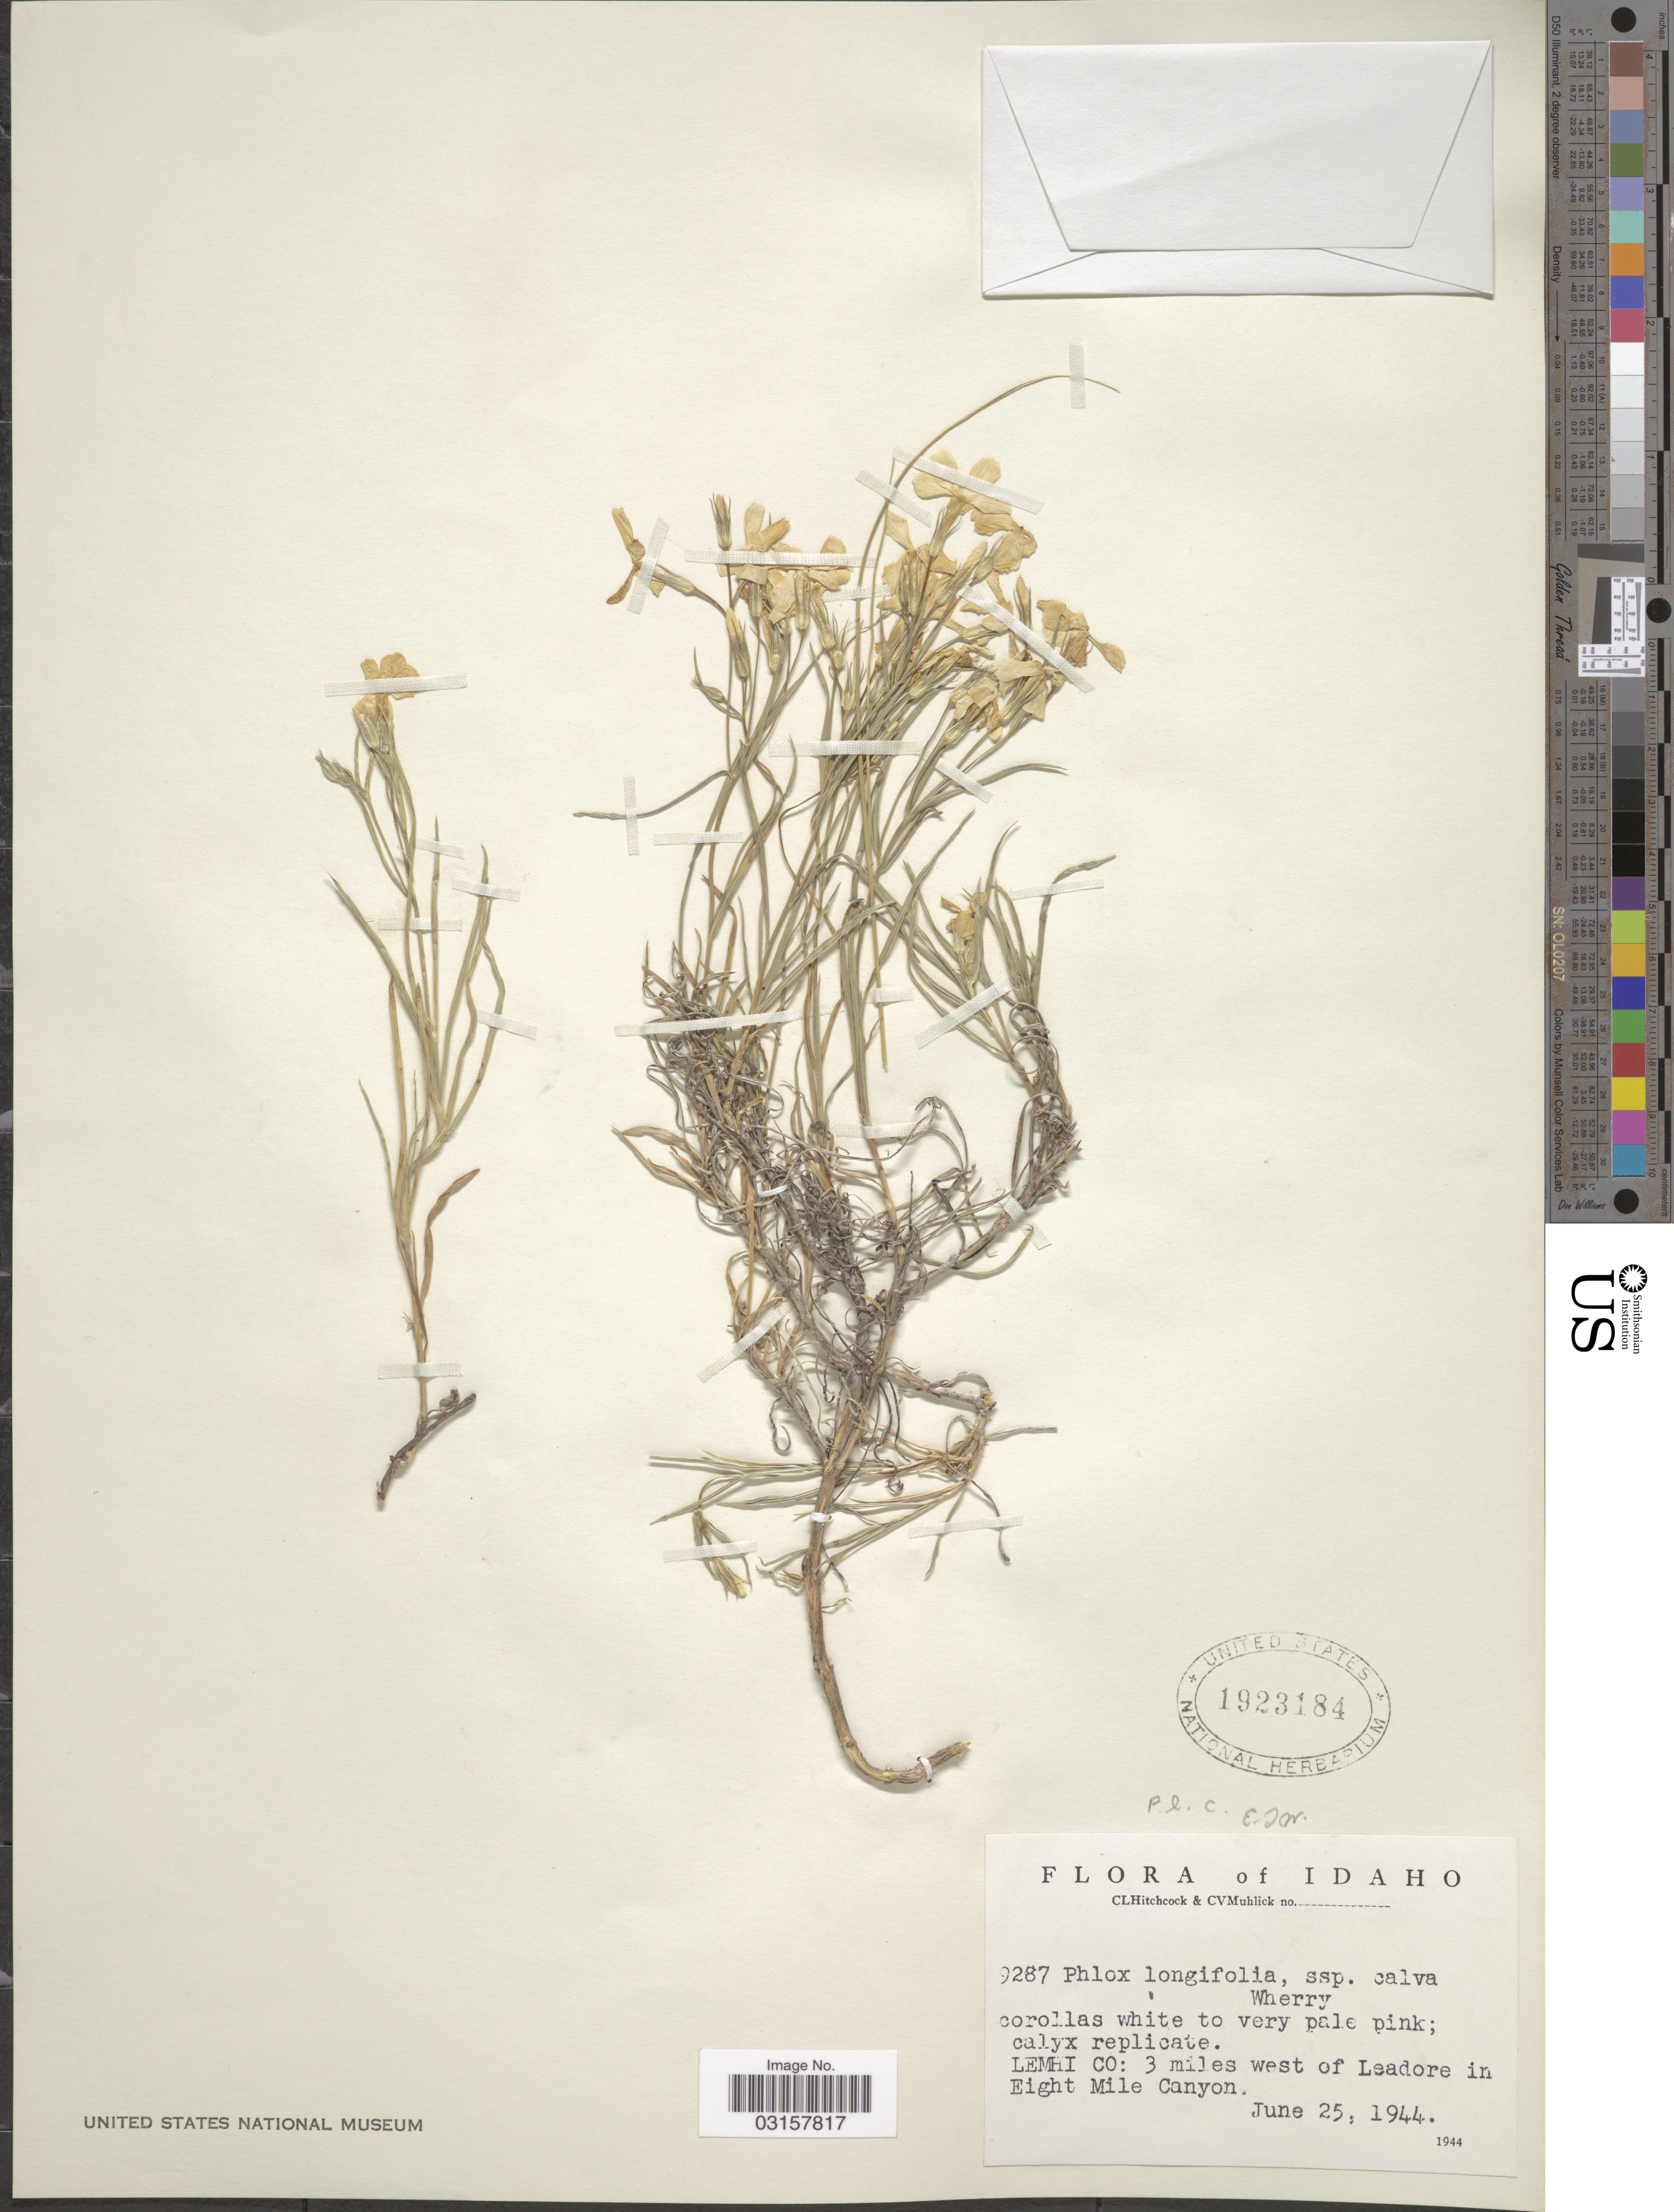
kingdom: Plantae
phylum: Tracheophyta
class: Magnoliopsida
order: Ericales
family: Polemoniaceae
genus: Phlox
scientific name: Phlox longifolia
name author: Nutt.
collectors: C. L. Hitchcock & C. V. Muhlick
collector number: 9287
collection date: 1944-06-25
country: United States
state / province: Idaho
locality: Lemhi Co: 3 miles west of Leadore in Eight Mile Canyon.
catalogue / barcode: US 1923184